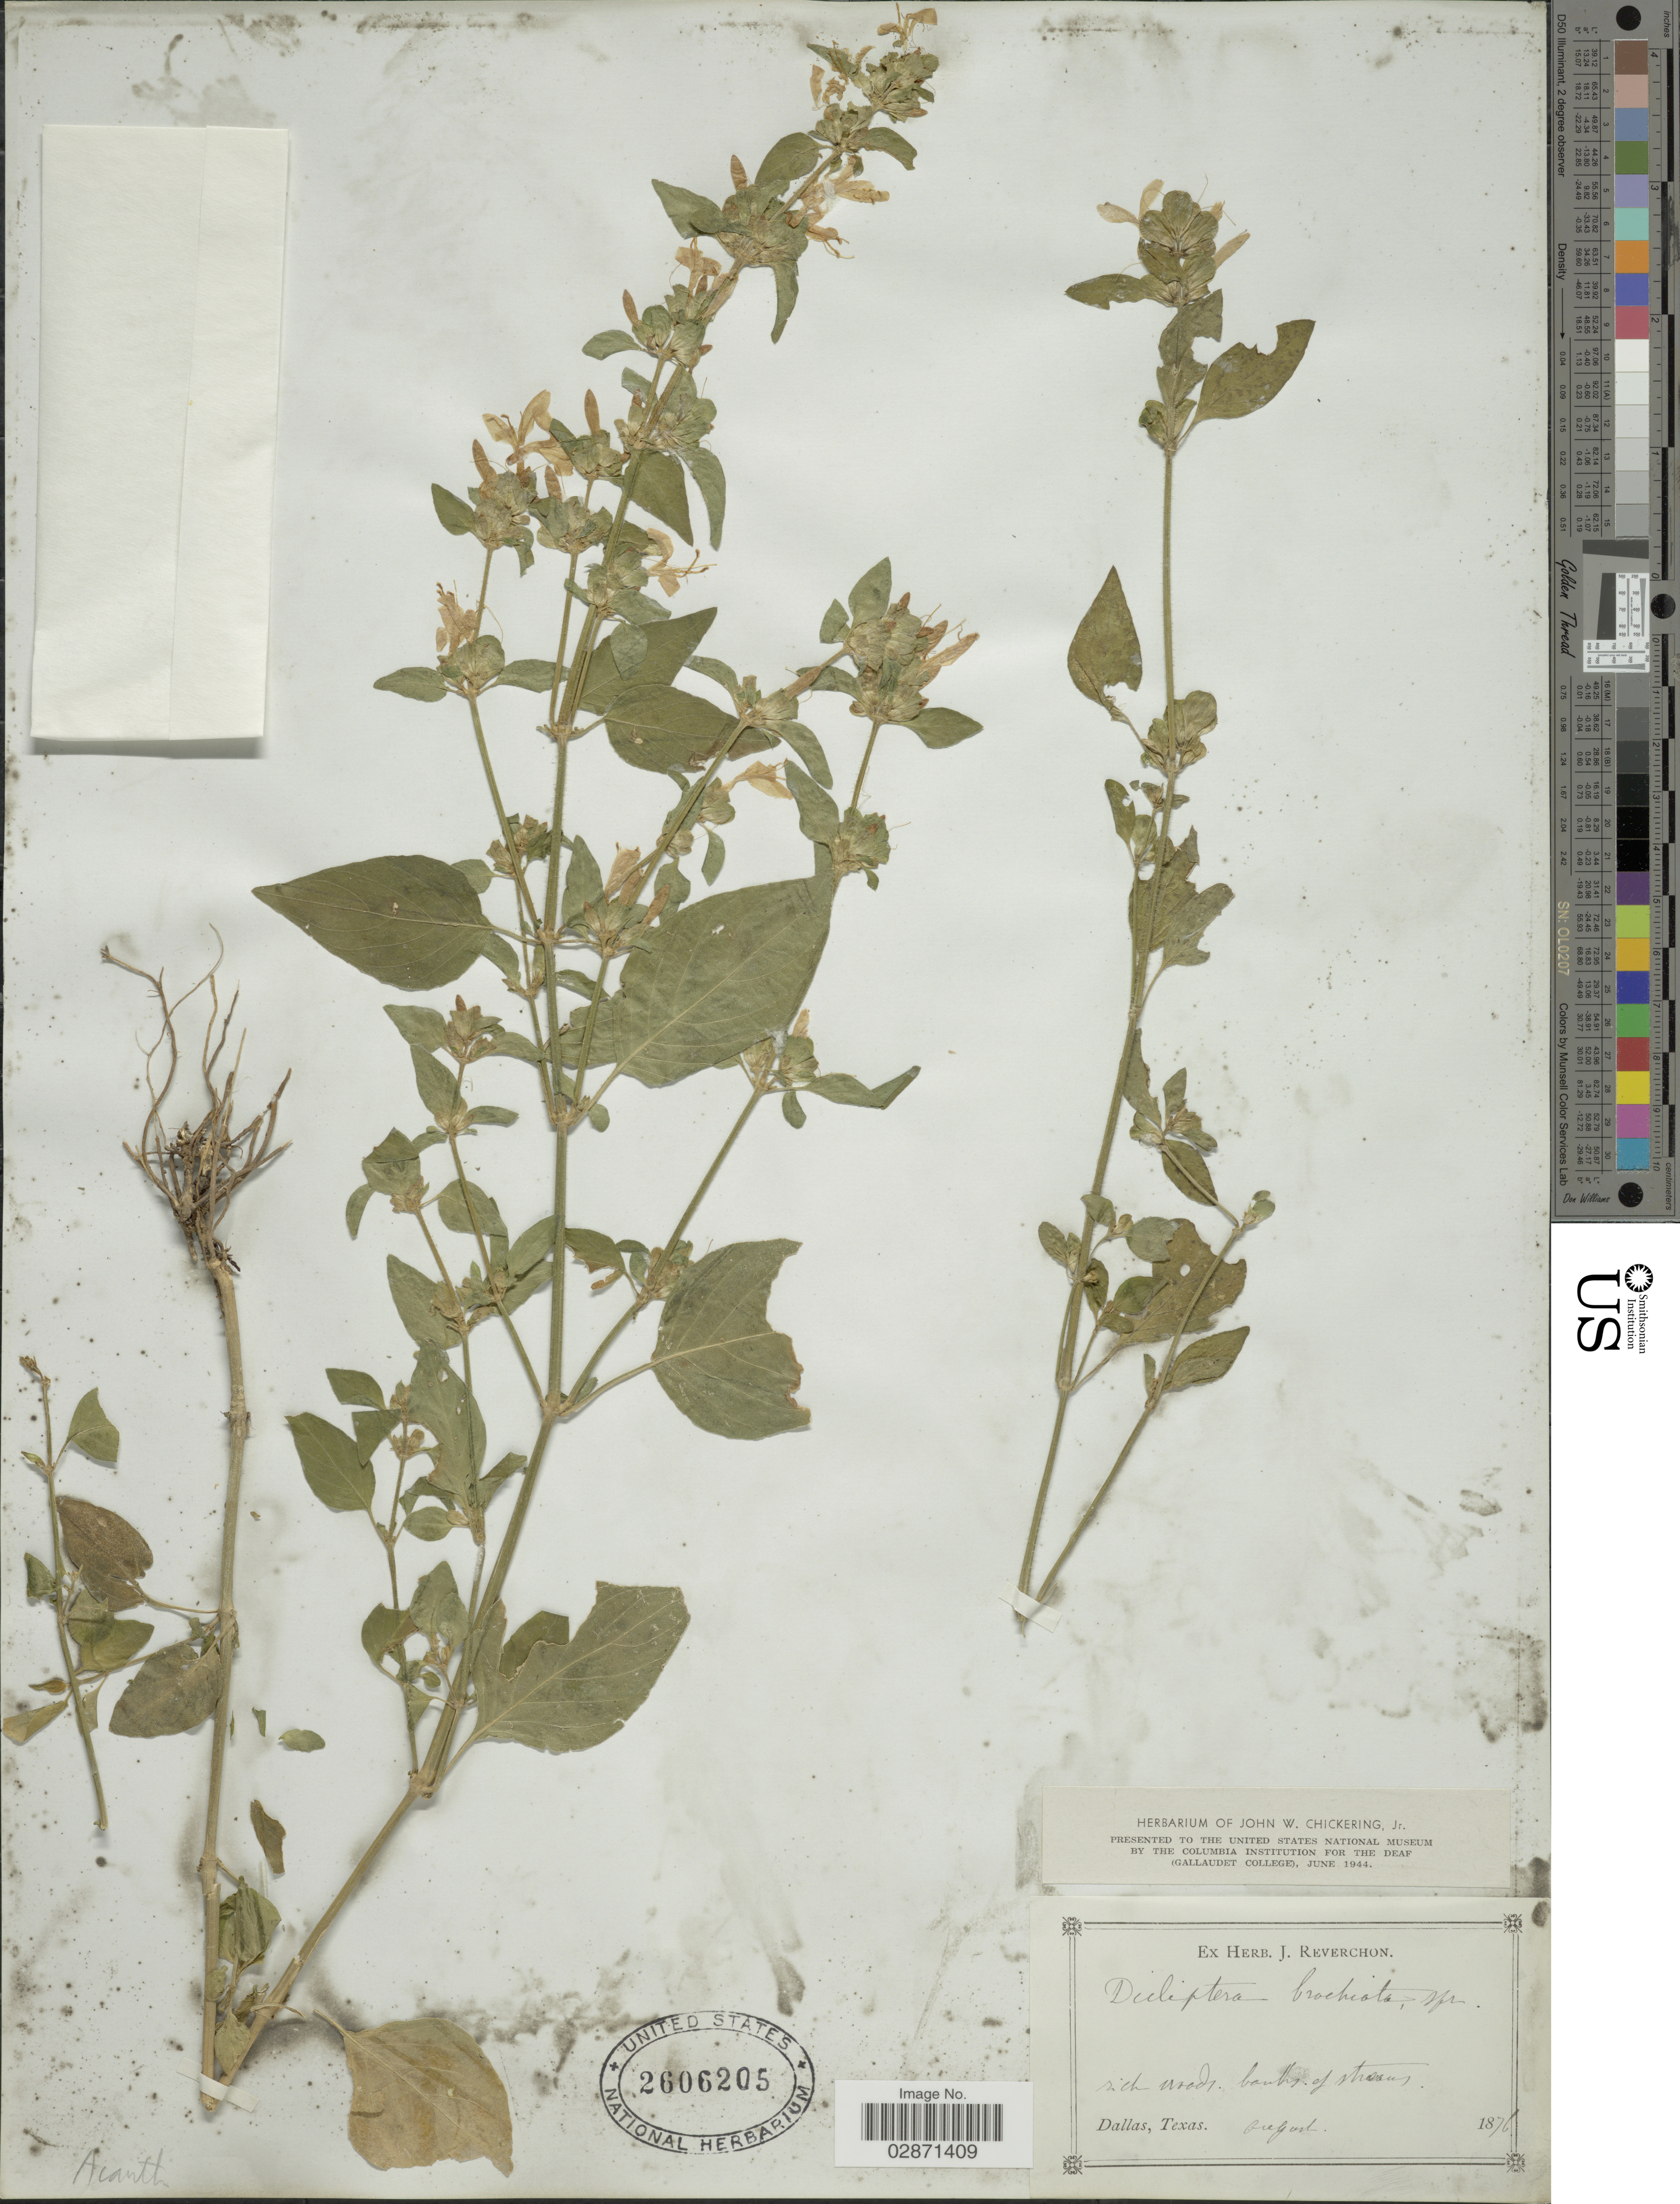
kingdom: Plantae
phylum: Tracheophyta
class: Magnoliopsida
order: Lamiales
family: Acanthaceae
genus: Dicliptera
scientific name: Dicliptera brachiata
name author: (Pursh) Spreng.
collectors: ex herb. J. Reverchon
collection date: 1876-07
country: United States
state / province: Texas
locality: Dallas.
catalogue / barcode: US 2606205